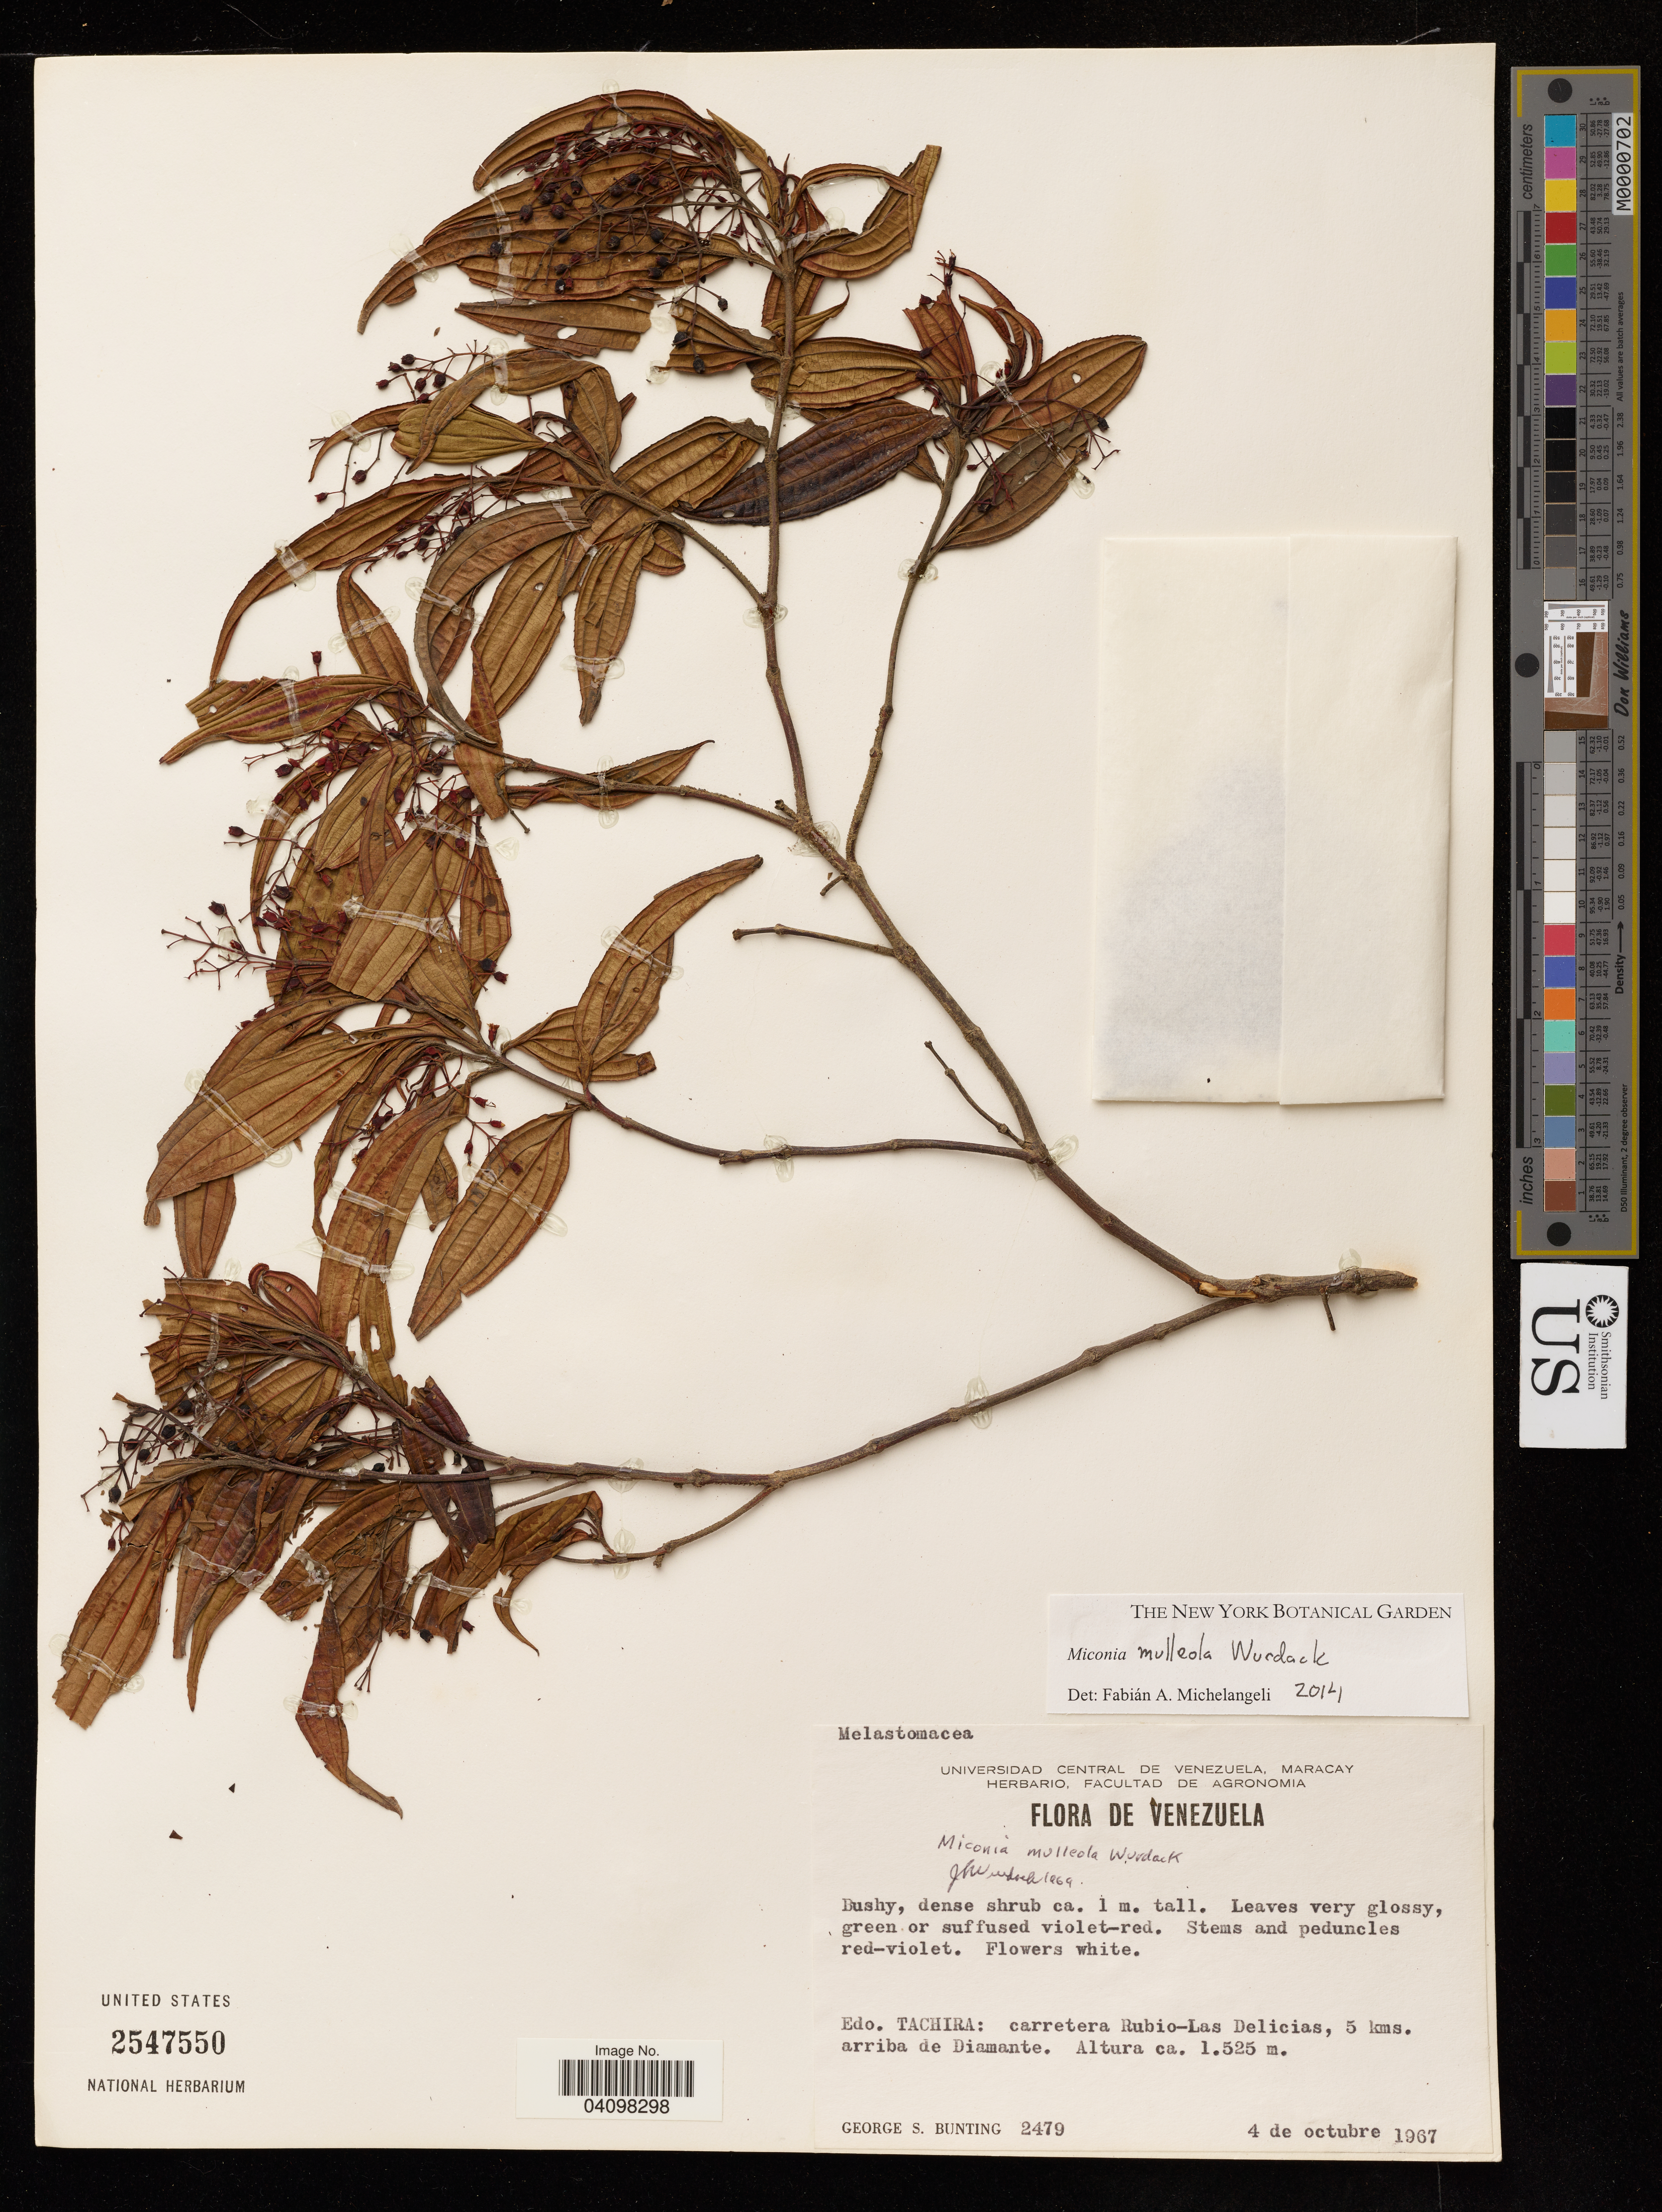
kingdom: Plantae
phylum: Tracheophyta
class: Magnoliopsida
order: Myrtales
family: Melastomataceae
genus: Miconia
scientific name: Miconia mulleola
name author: Wurdack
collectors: G. S. Bunting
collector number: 2479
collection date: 1967-10-04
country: Venezuela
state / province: Tachira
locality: carretera Rubio-Las Delicias, 5 kms. arriba de Diamante.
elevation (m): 1.525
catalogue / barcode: US 2547550